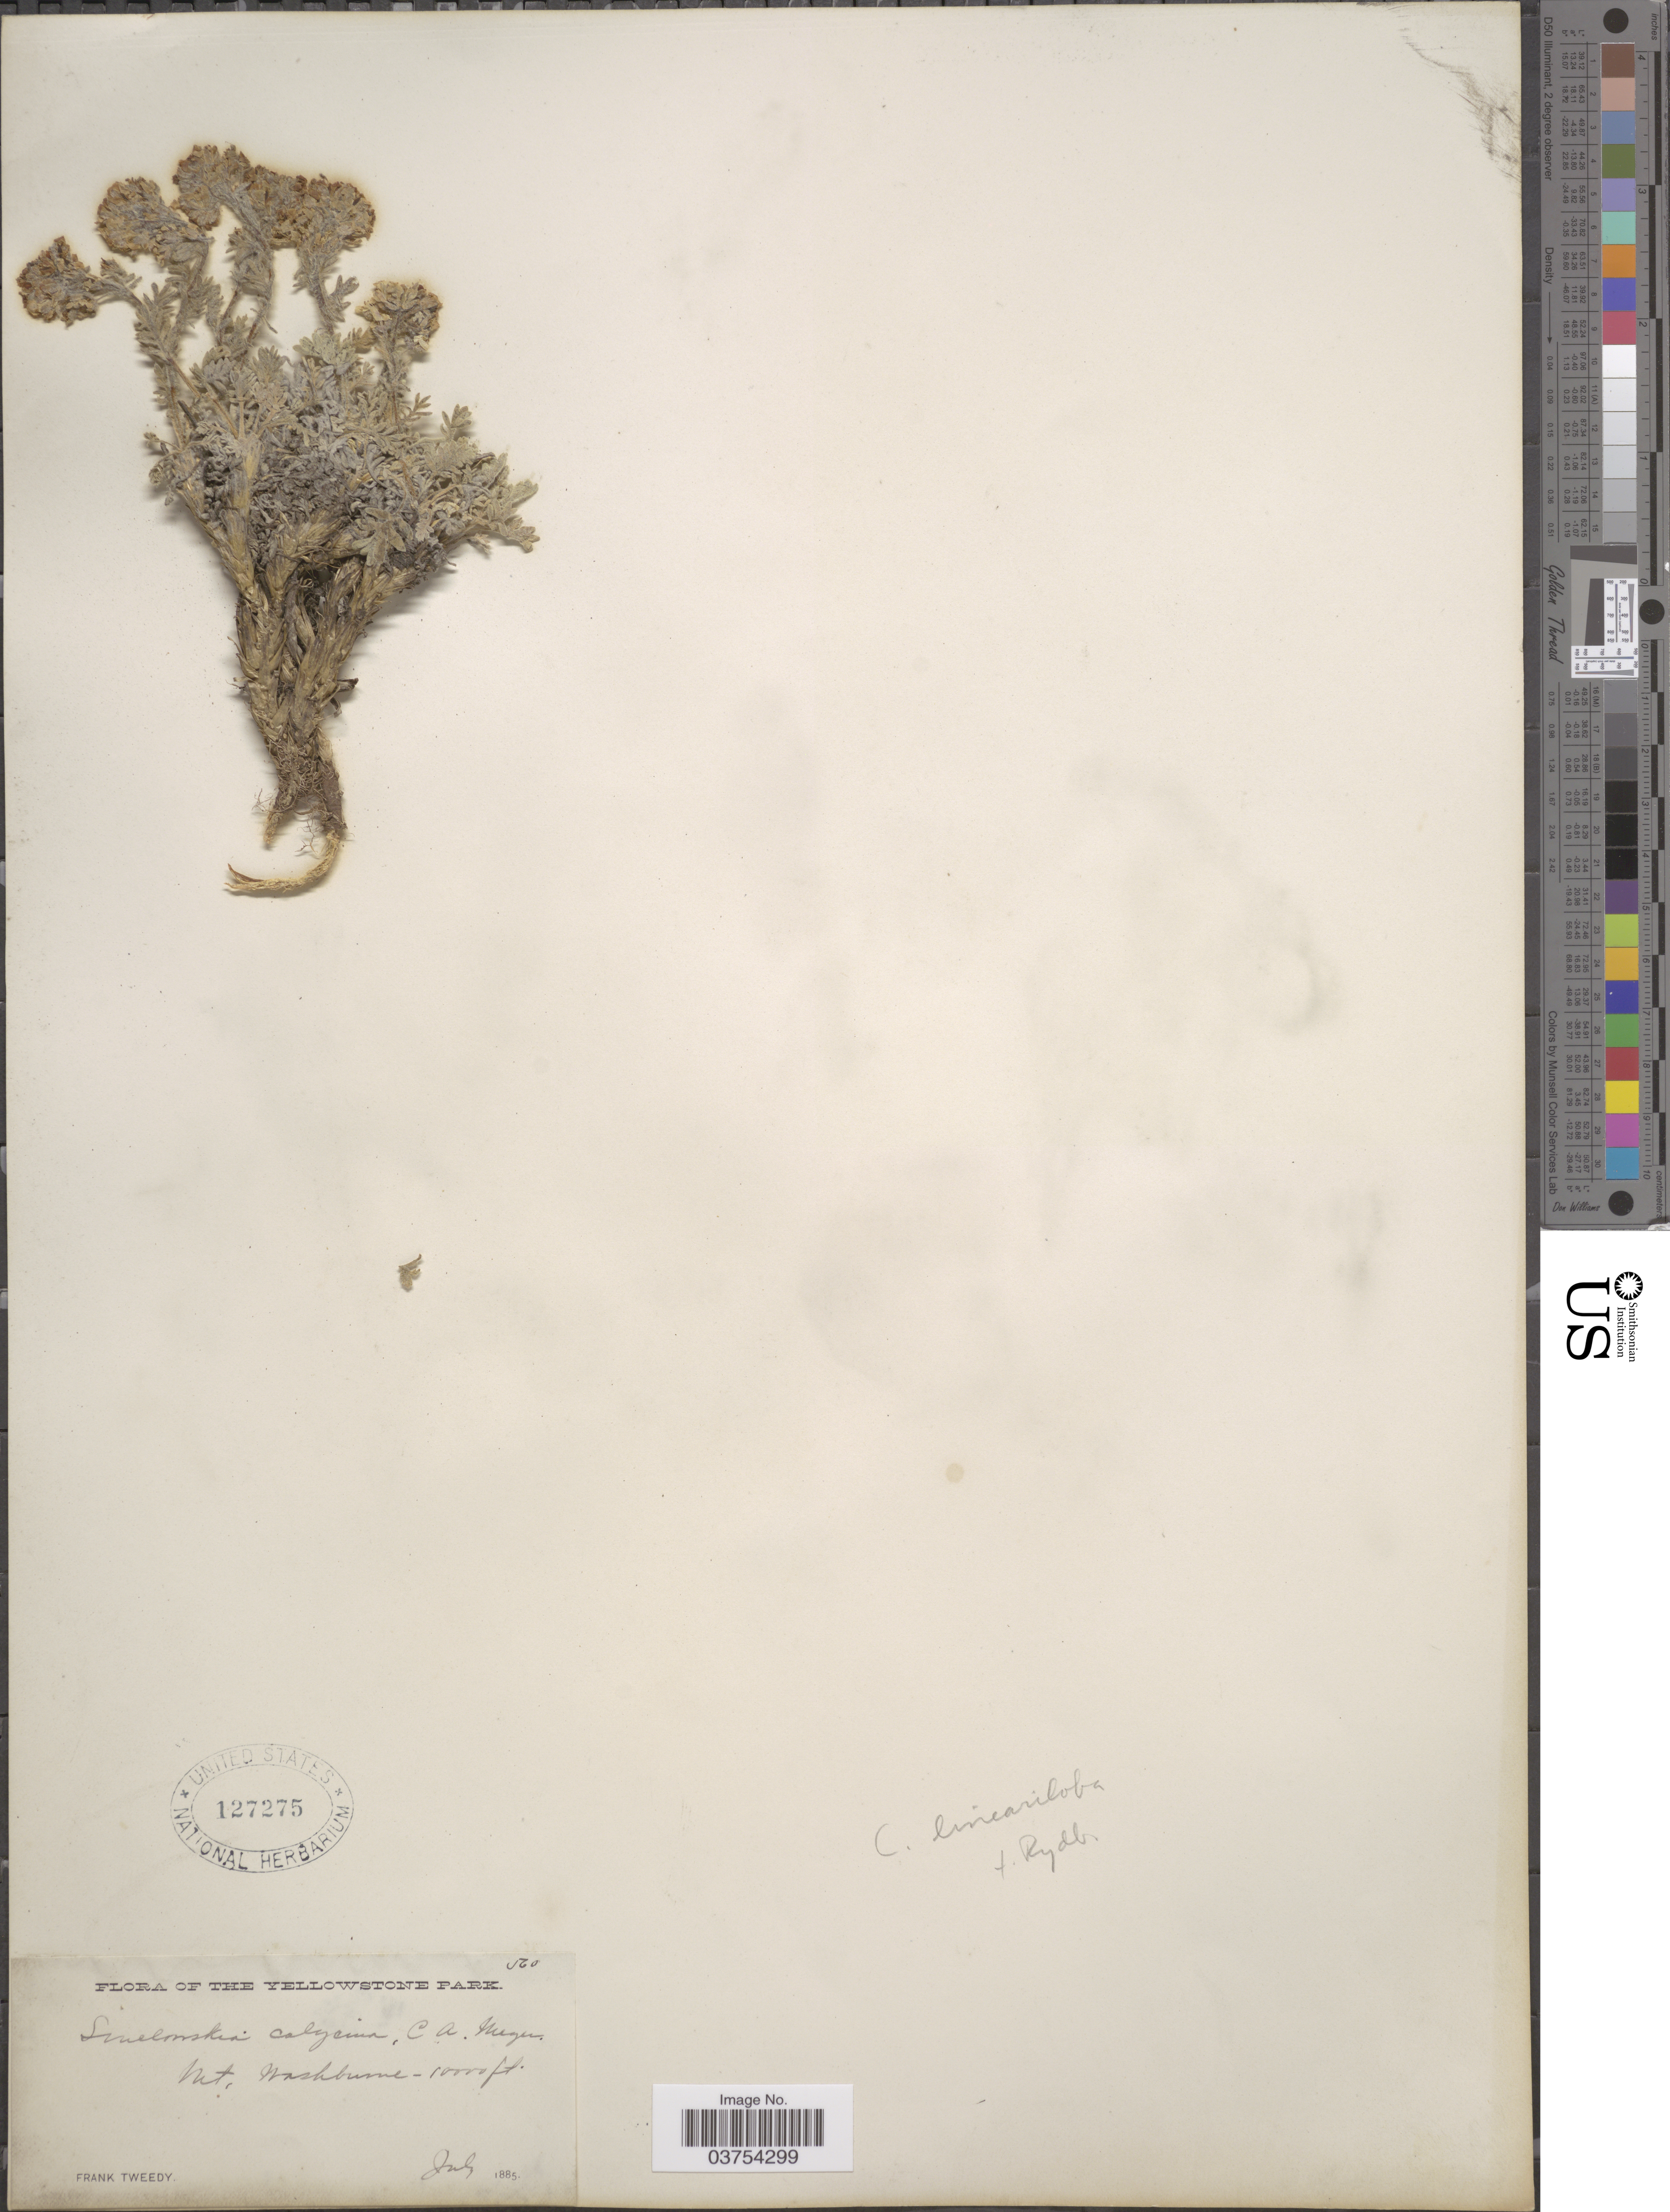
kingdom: Plantae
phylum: Tracheophyta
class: Magnoliopsida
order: Brassicales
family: Brassicaceae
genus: Smelowskia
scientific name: Smelowskia calycina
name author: (Stephan) C.A. Mey.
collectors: F. Tweedy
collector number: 560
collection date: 1885-07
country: United States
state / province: Wyoming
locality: The Yellowstone Park. Mt. Washburne.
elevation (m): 3048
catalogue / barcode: US 127275